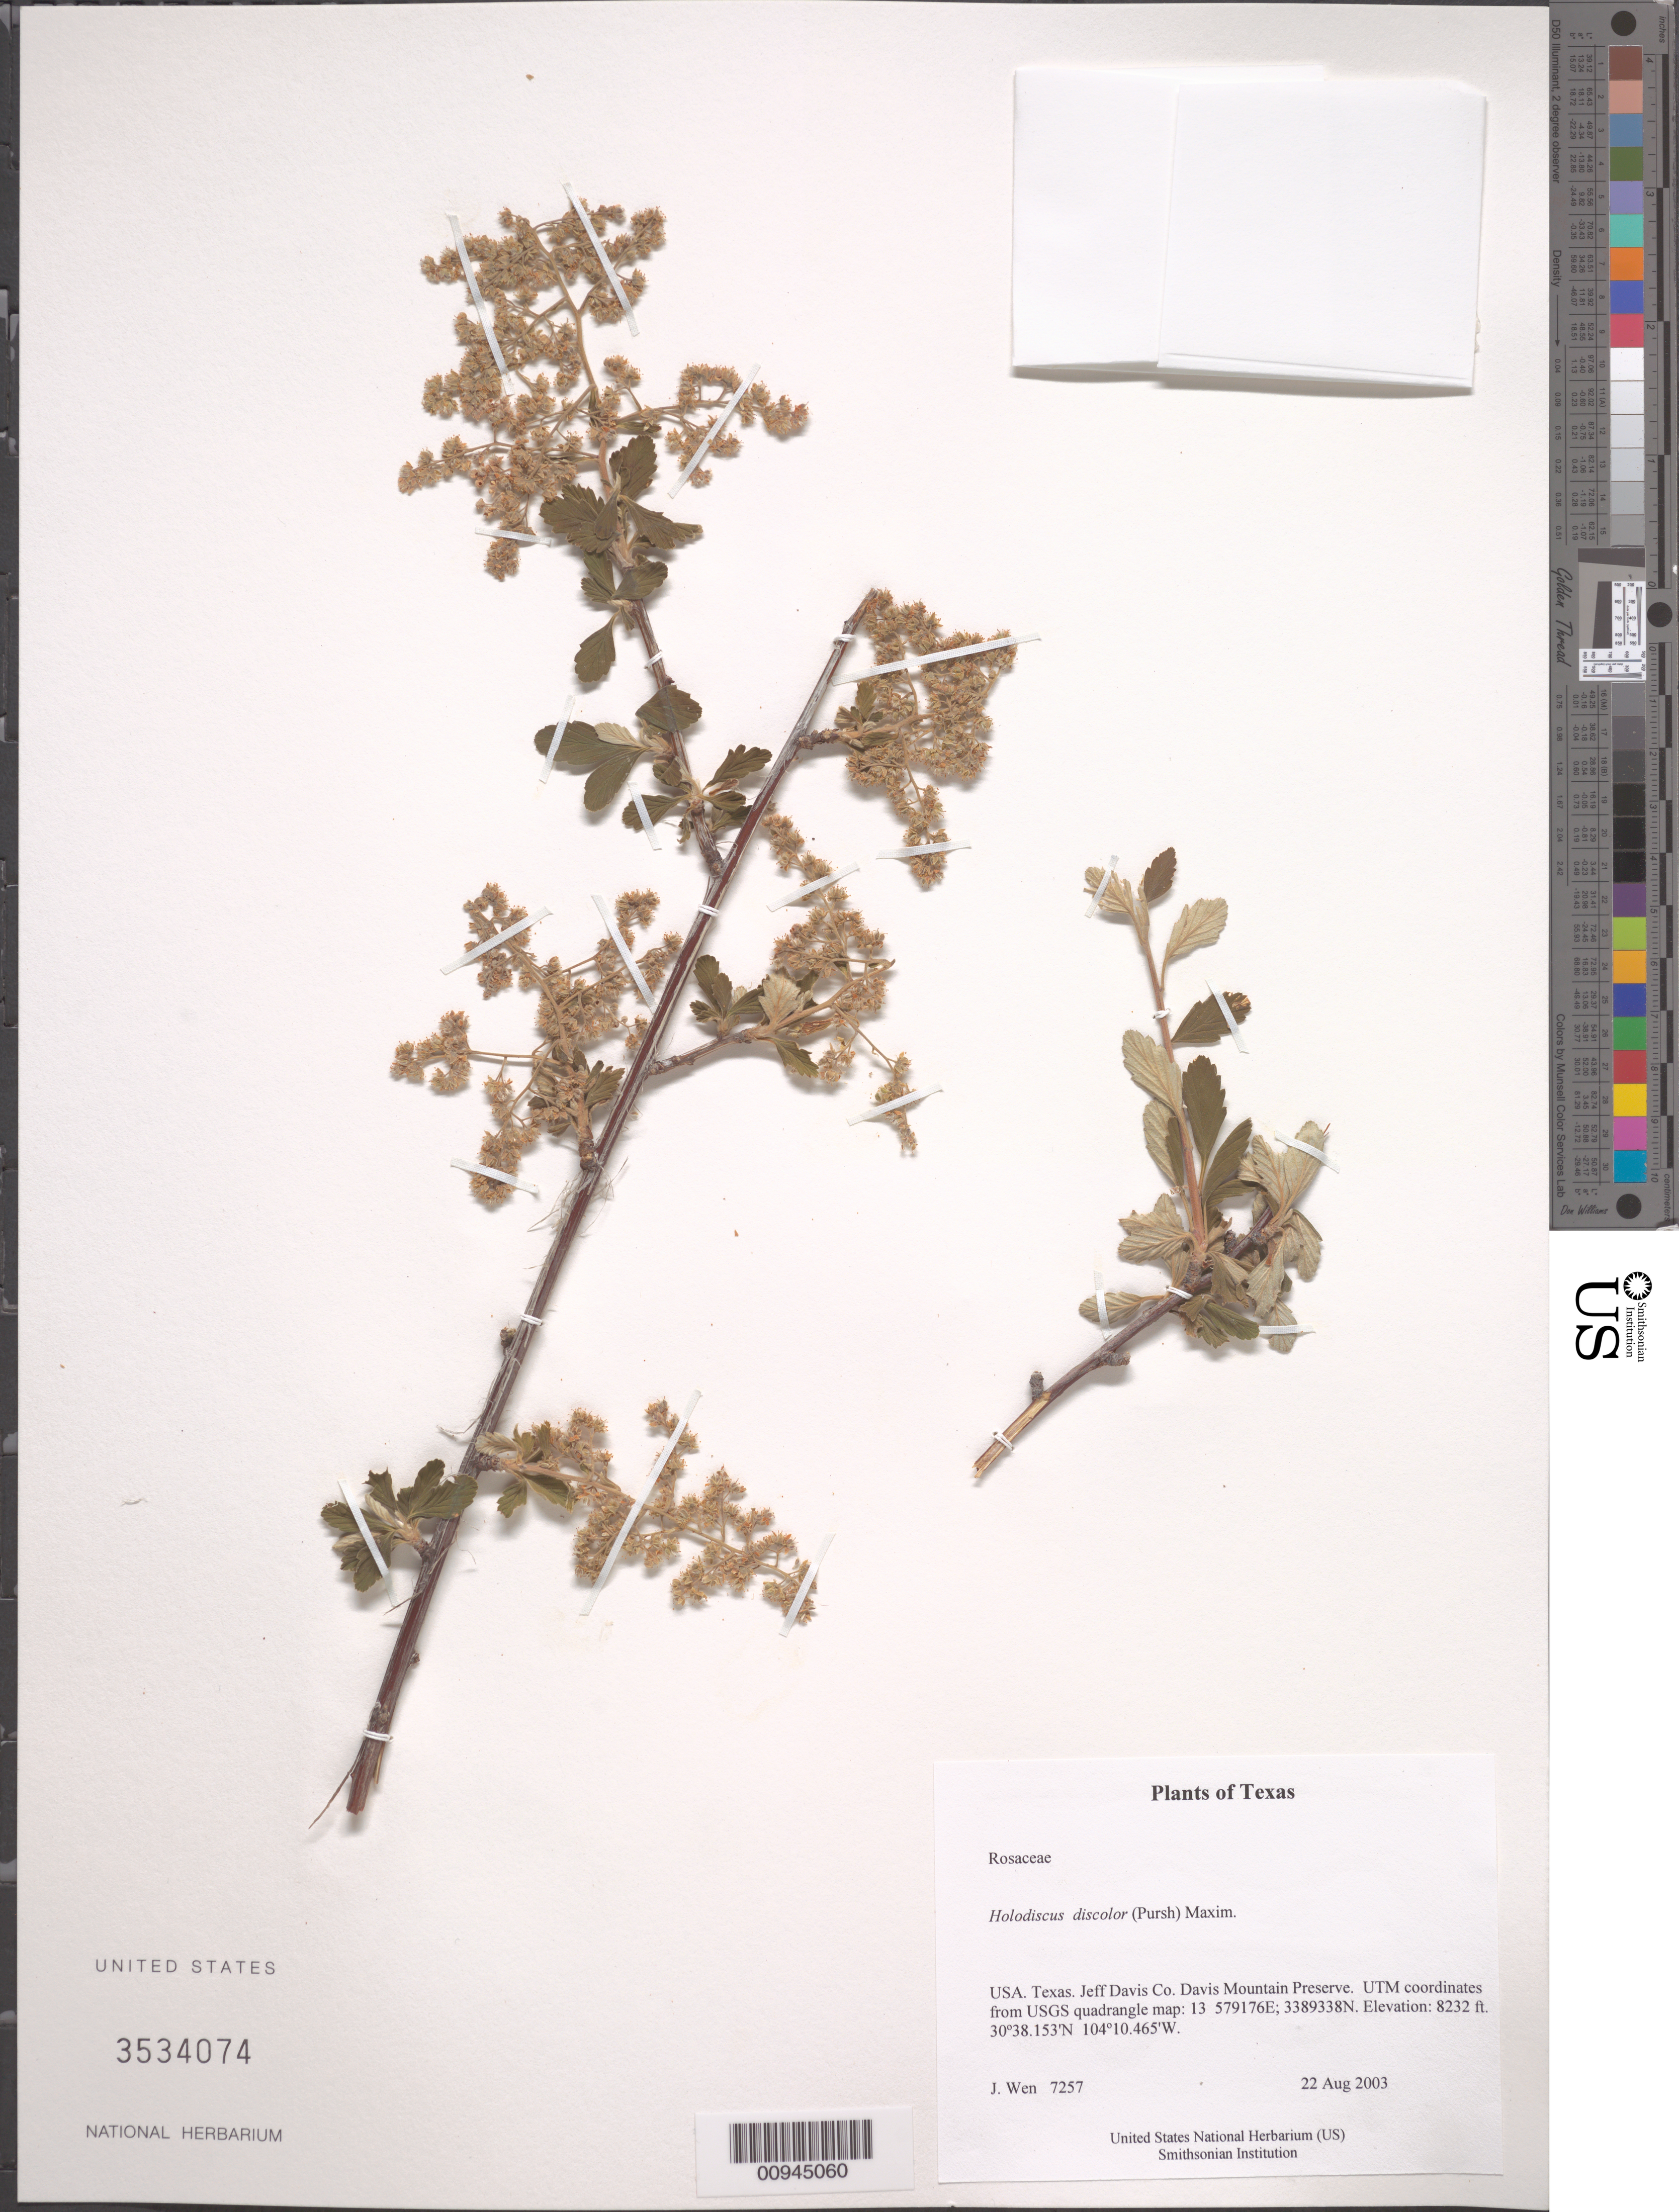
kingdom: Plantae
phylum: Tracheophyta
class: Magnoliopsida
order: Rosales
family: Rosaceae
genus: Holodiscus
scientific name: Holodiscus discolor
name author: (Pursh) Maxim.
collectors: J. Wen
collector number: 7257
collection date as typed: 22 Aug 2003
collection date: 2003-08-22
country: United States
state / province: Texas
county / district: Jeff Davis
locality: Davis Mountain Preserve. UTM coordinates from USGS quadrangle map: 13 579176E; 3389338N.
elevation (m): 2509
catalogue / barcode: US 3534074